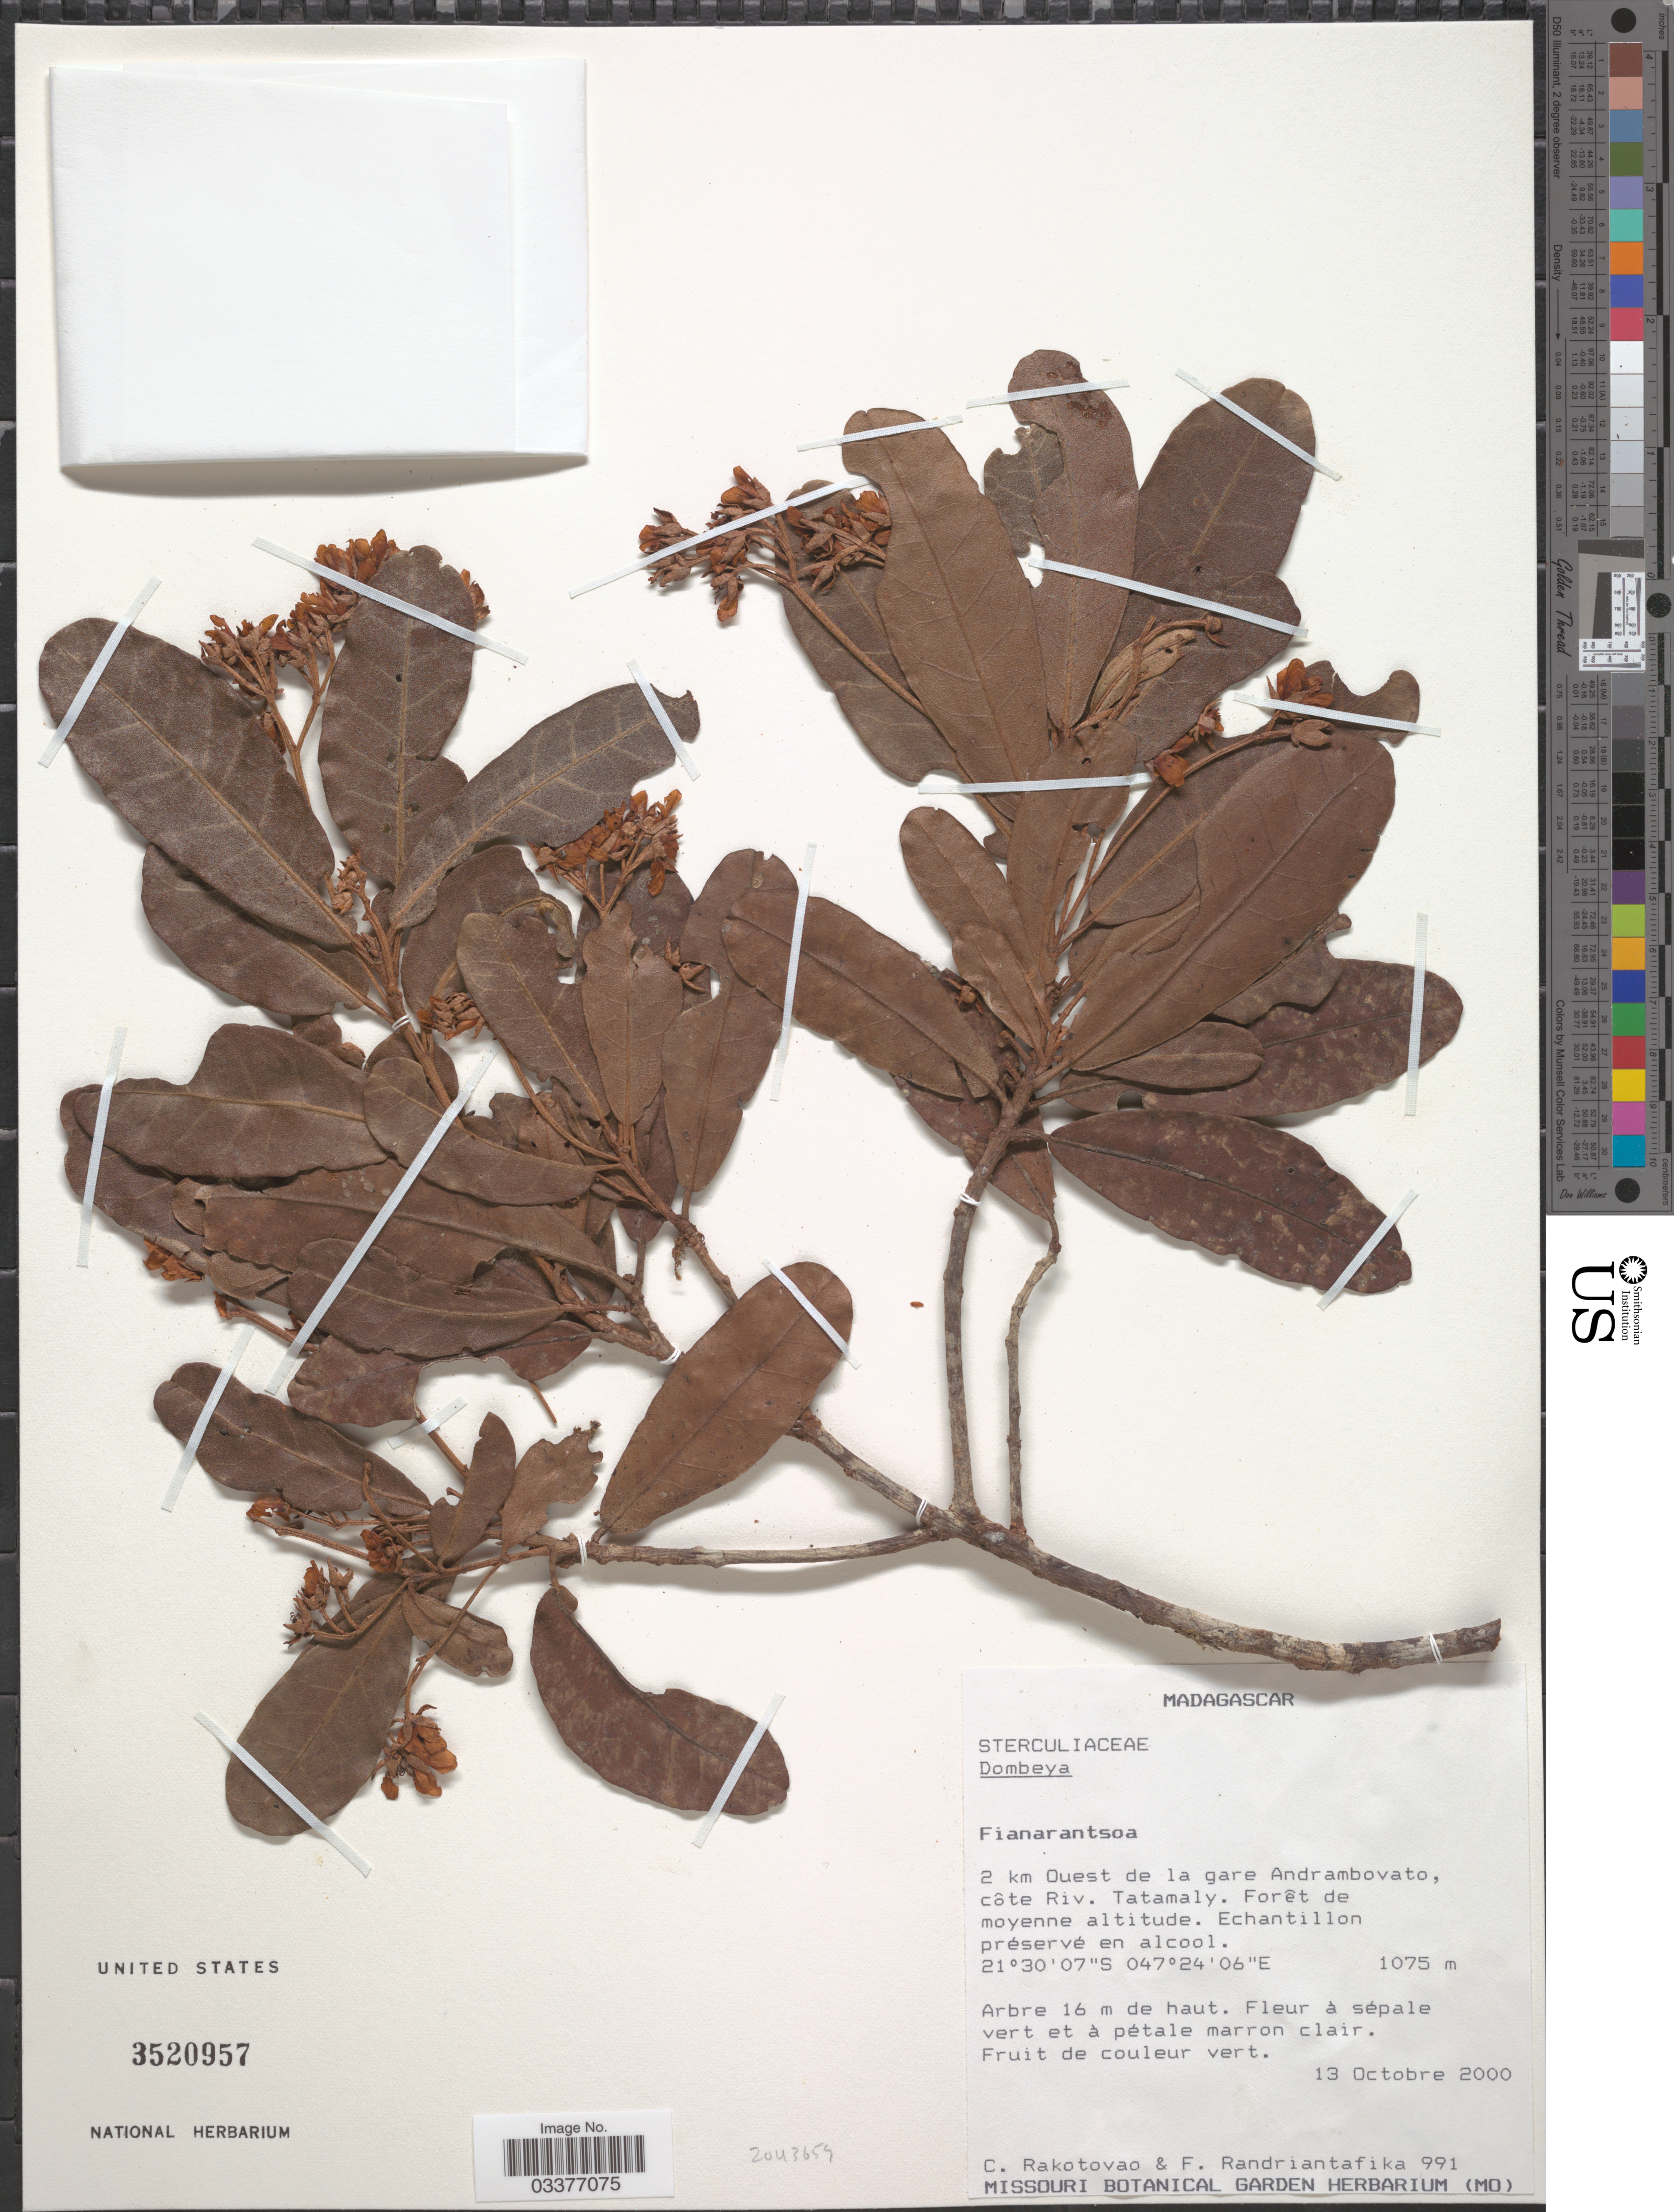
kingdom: Plantae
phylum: Tracheophyta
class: Magnoliopsida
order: Malvales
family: Malvaceae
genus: Dombeya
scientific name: Dombeya sp.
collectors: C. Rakotovao & F. Randriantafika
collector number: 991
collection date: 2000-10-13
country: Madagascar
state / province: Haute Matsiatra / Vatovavy Fitovinany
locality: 2 km Ouest de la gare Andrambovato, côte Riv. Tatamaly.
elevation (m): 1075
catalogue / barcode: US 3520957